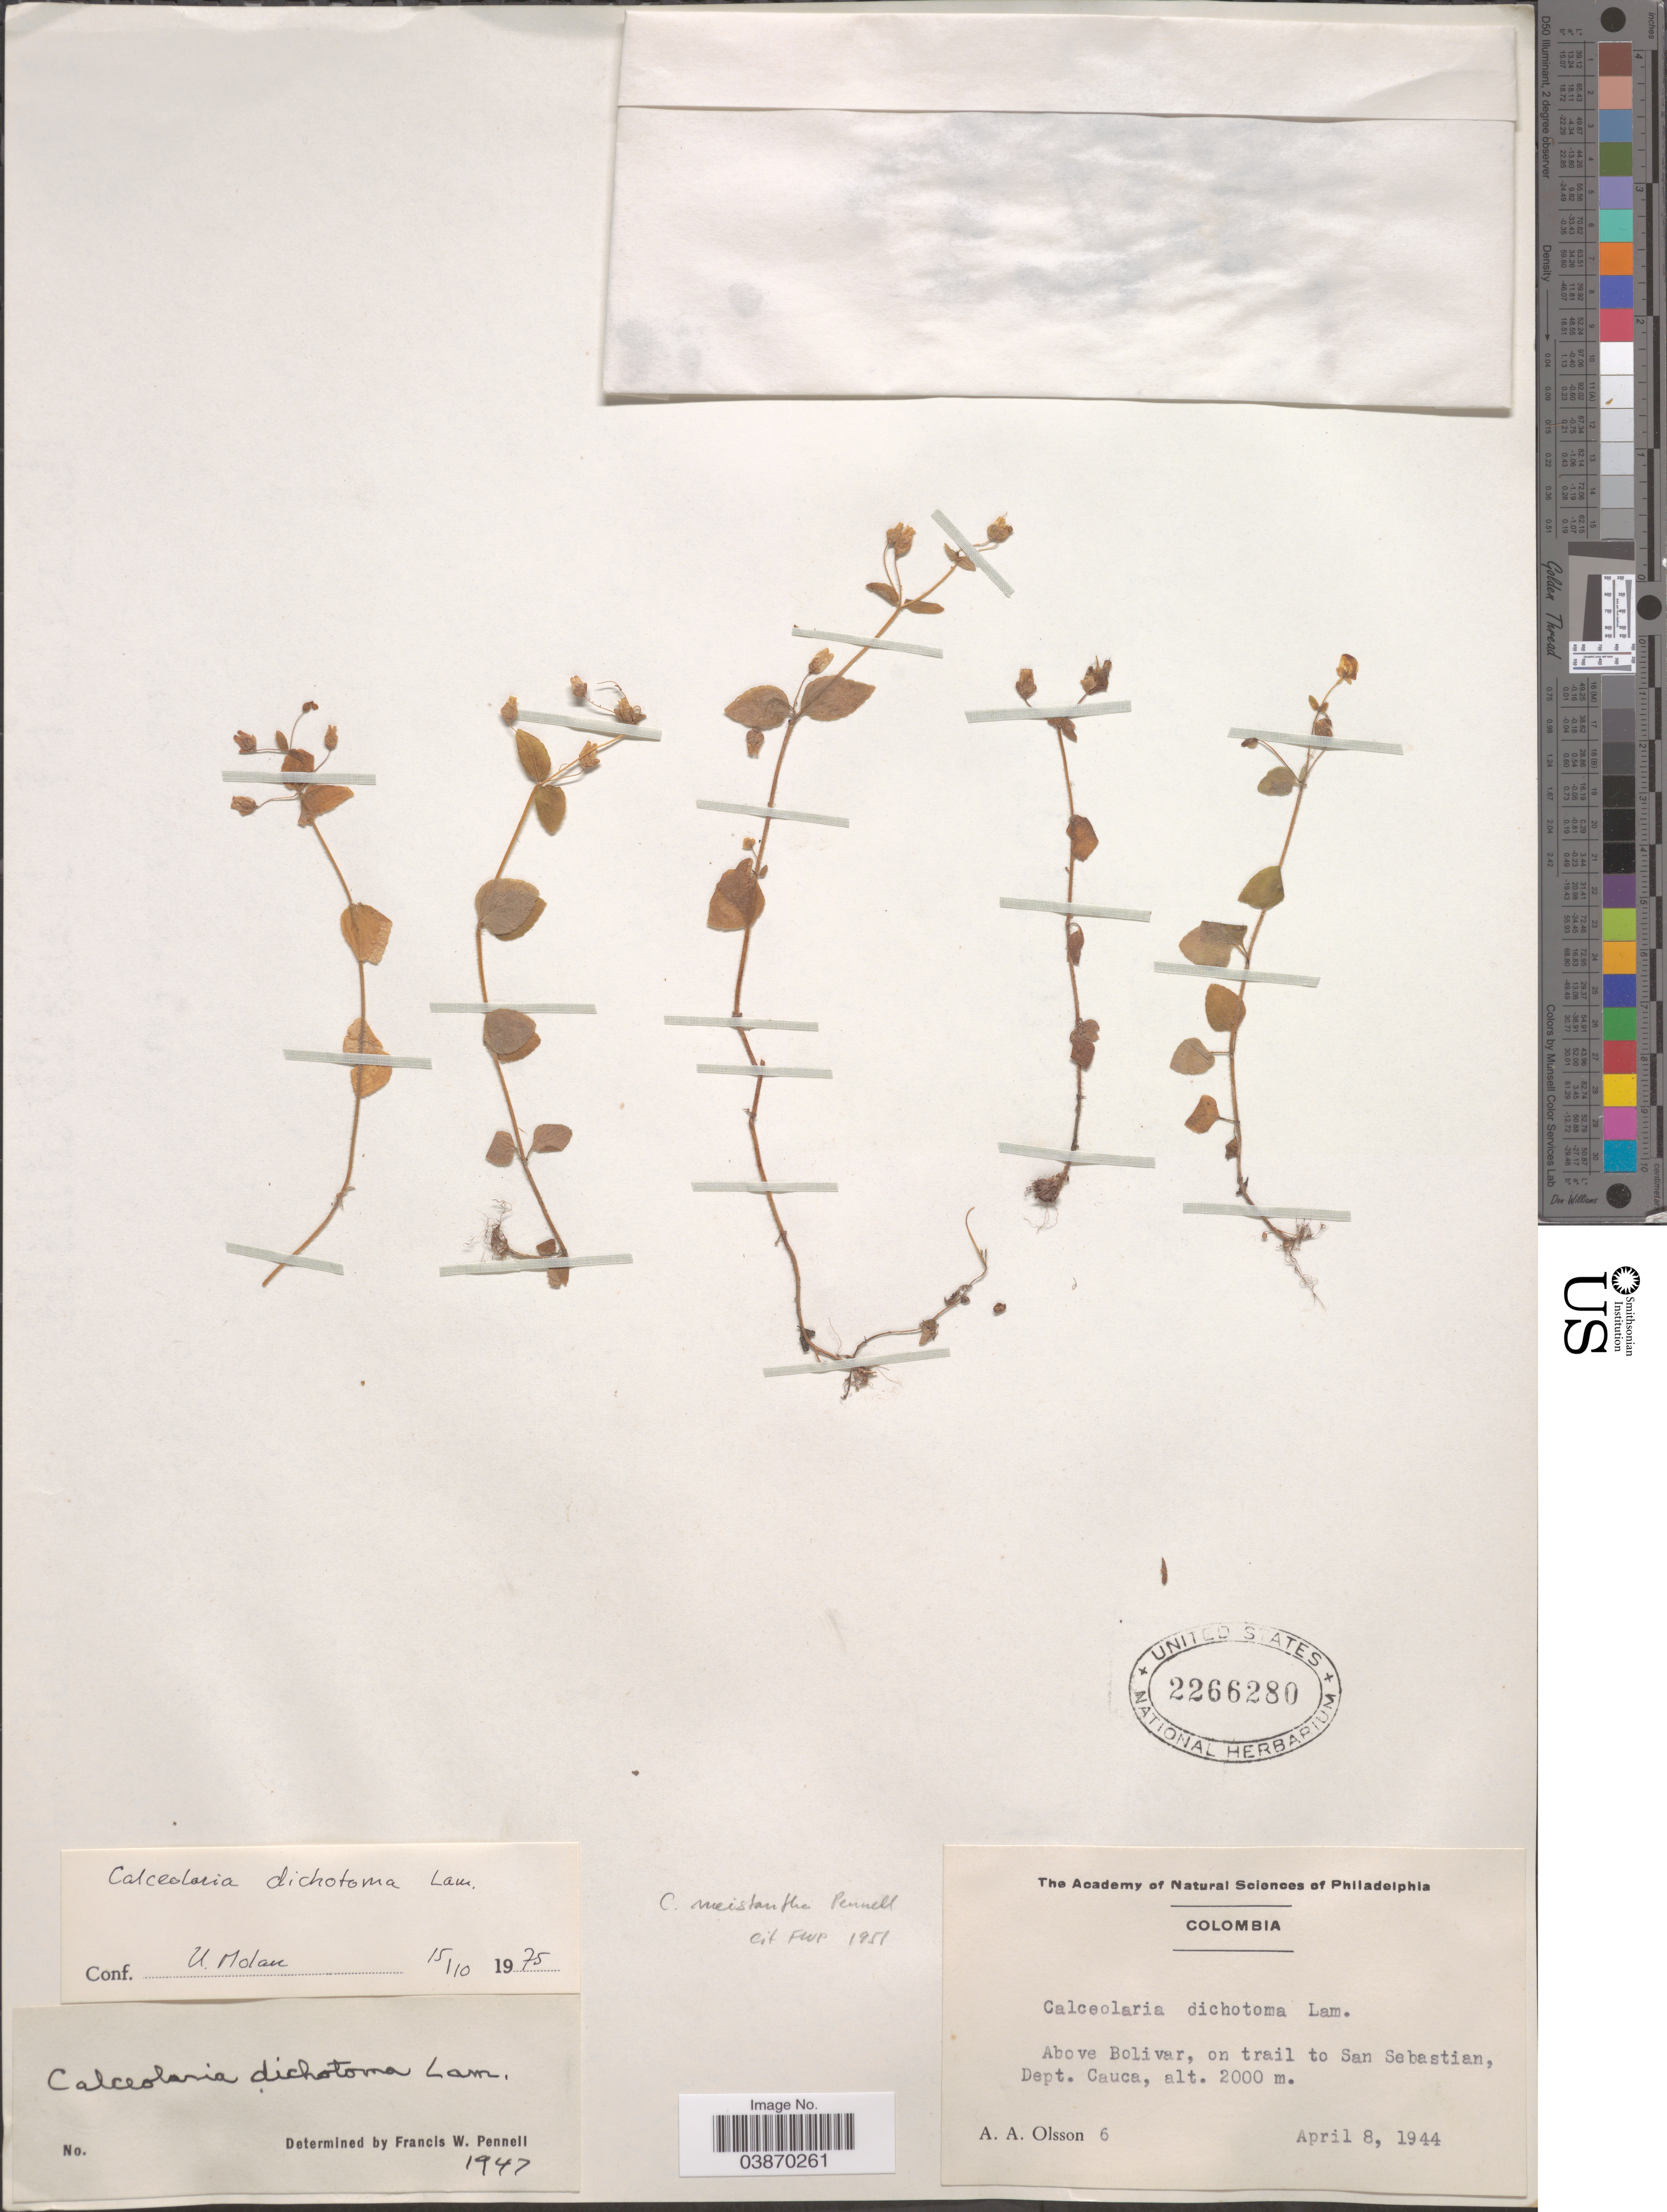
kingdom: Plantae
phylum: Tracheophyta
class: Magnoliopsida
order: Lamiales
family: Calceolariaceae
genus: Calceolaria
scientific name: Calceolaria dichotoma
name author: Lam.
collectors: A. Olsson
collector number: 6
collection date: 1944-04-08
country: Colombia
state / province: Cauca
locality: Above Bolivar, on trail to San Sebastian. Dept. Cauca.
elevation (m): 2000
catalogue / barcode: US 2266280